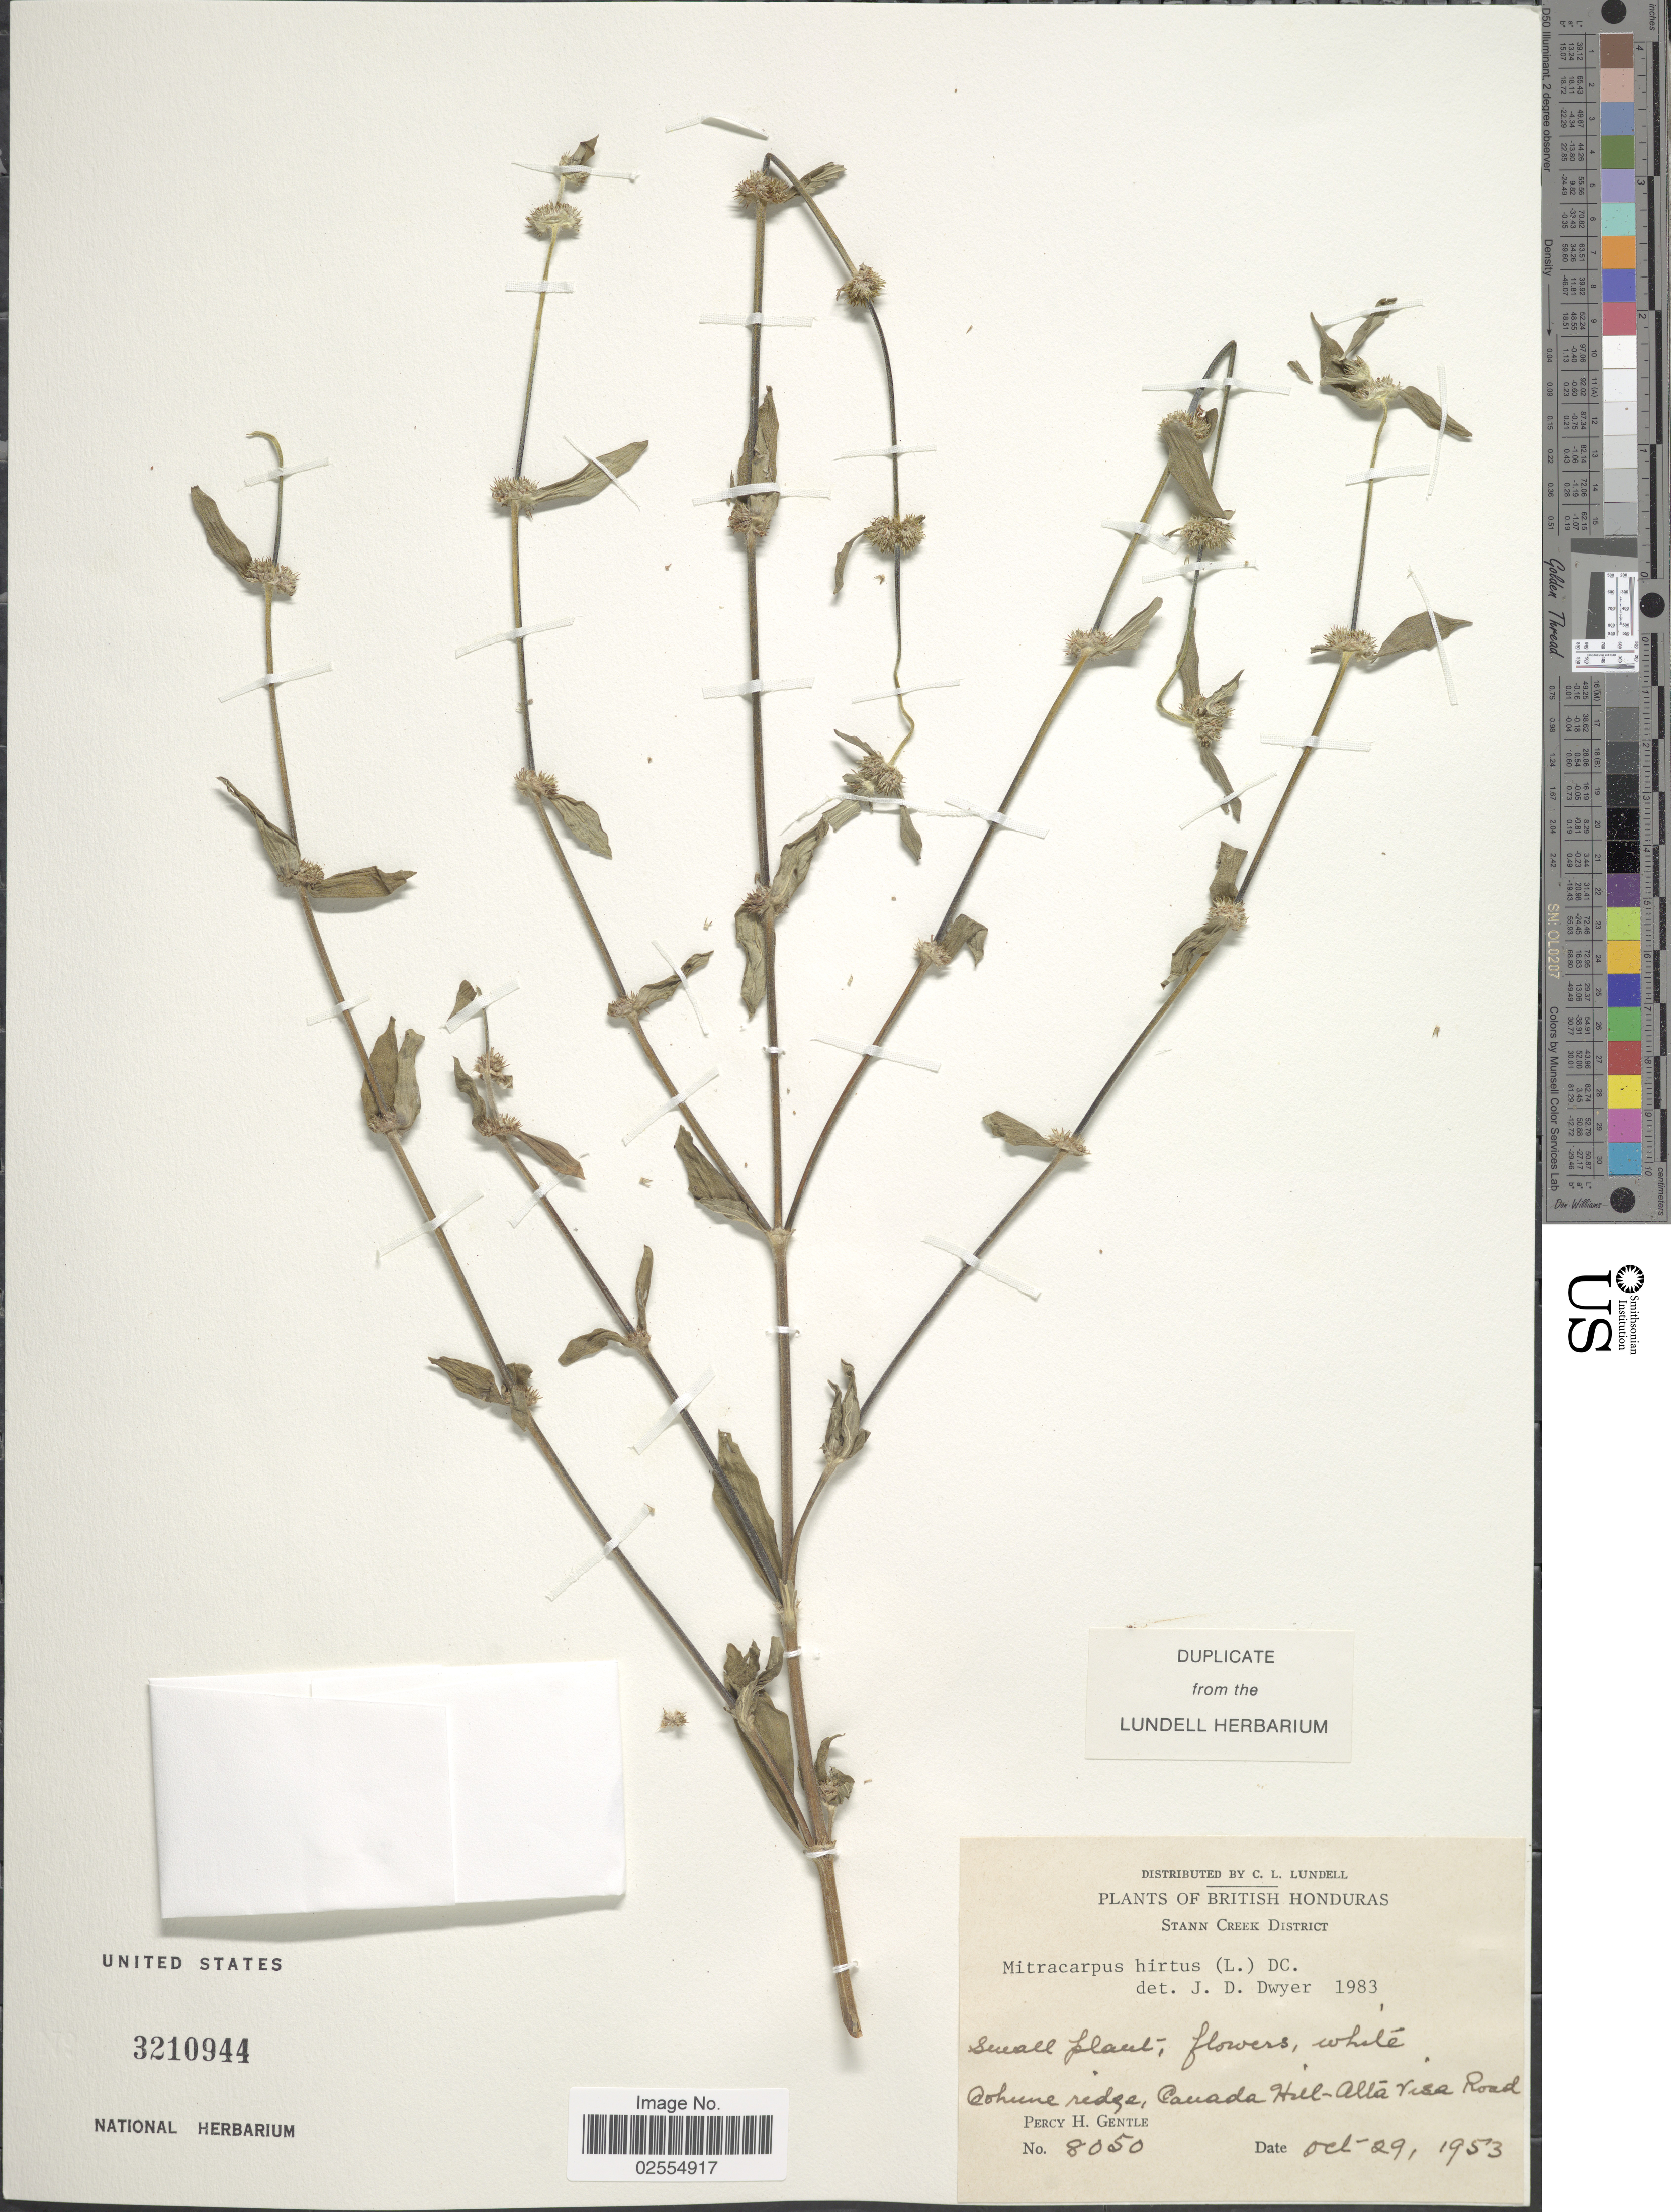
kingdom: Plantae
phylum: Tracheophyta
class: Magnoliopsida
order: Gentianales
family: Rubiaceae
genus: Mitracarpus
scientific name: Mitracarpus hirtus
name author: (L.) DC.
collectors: P. H. Gentle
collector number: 8050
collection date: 1953-10-29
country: Belize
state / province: Stann Creek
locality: British Honduras. Cohune ridge, Canada Hill-Alta Visa Road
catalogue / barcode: US 3210944